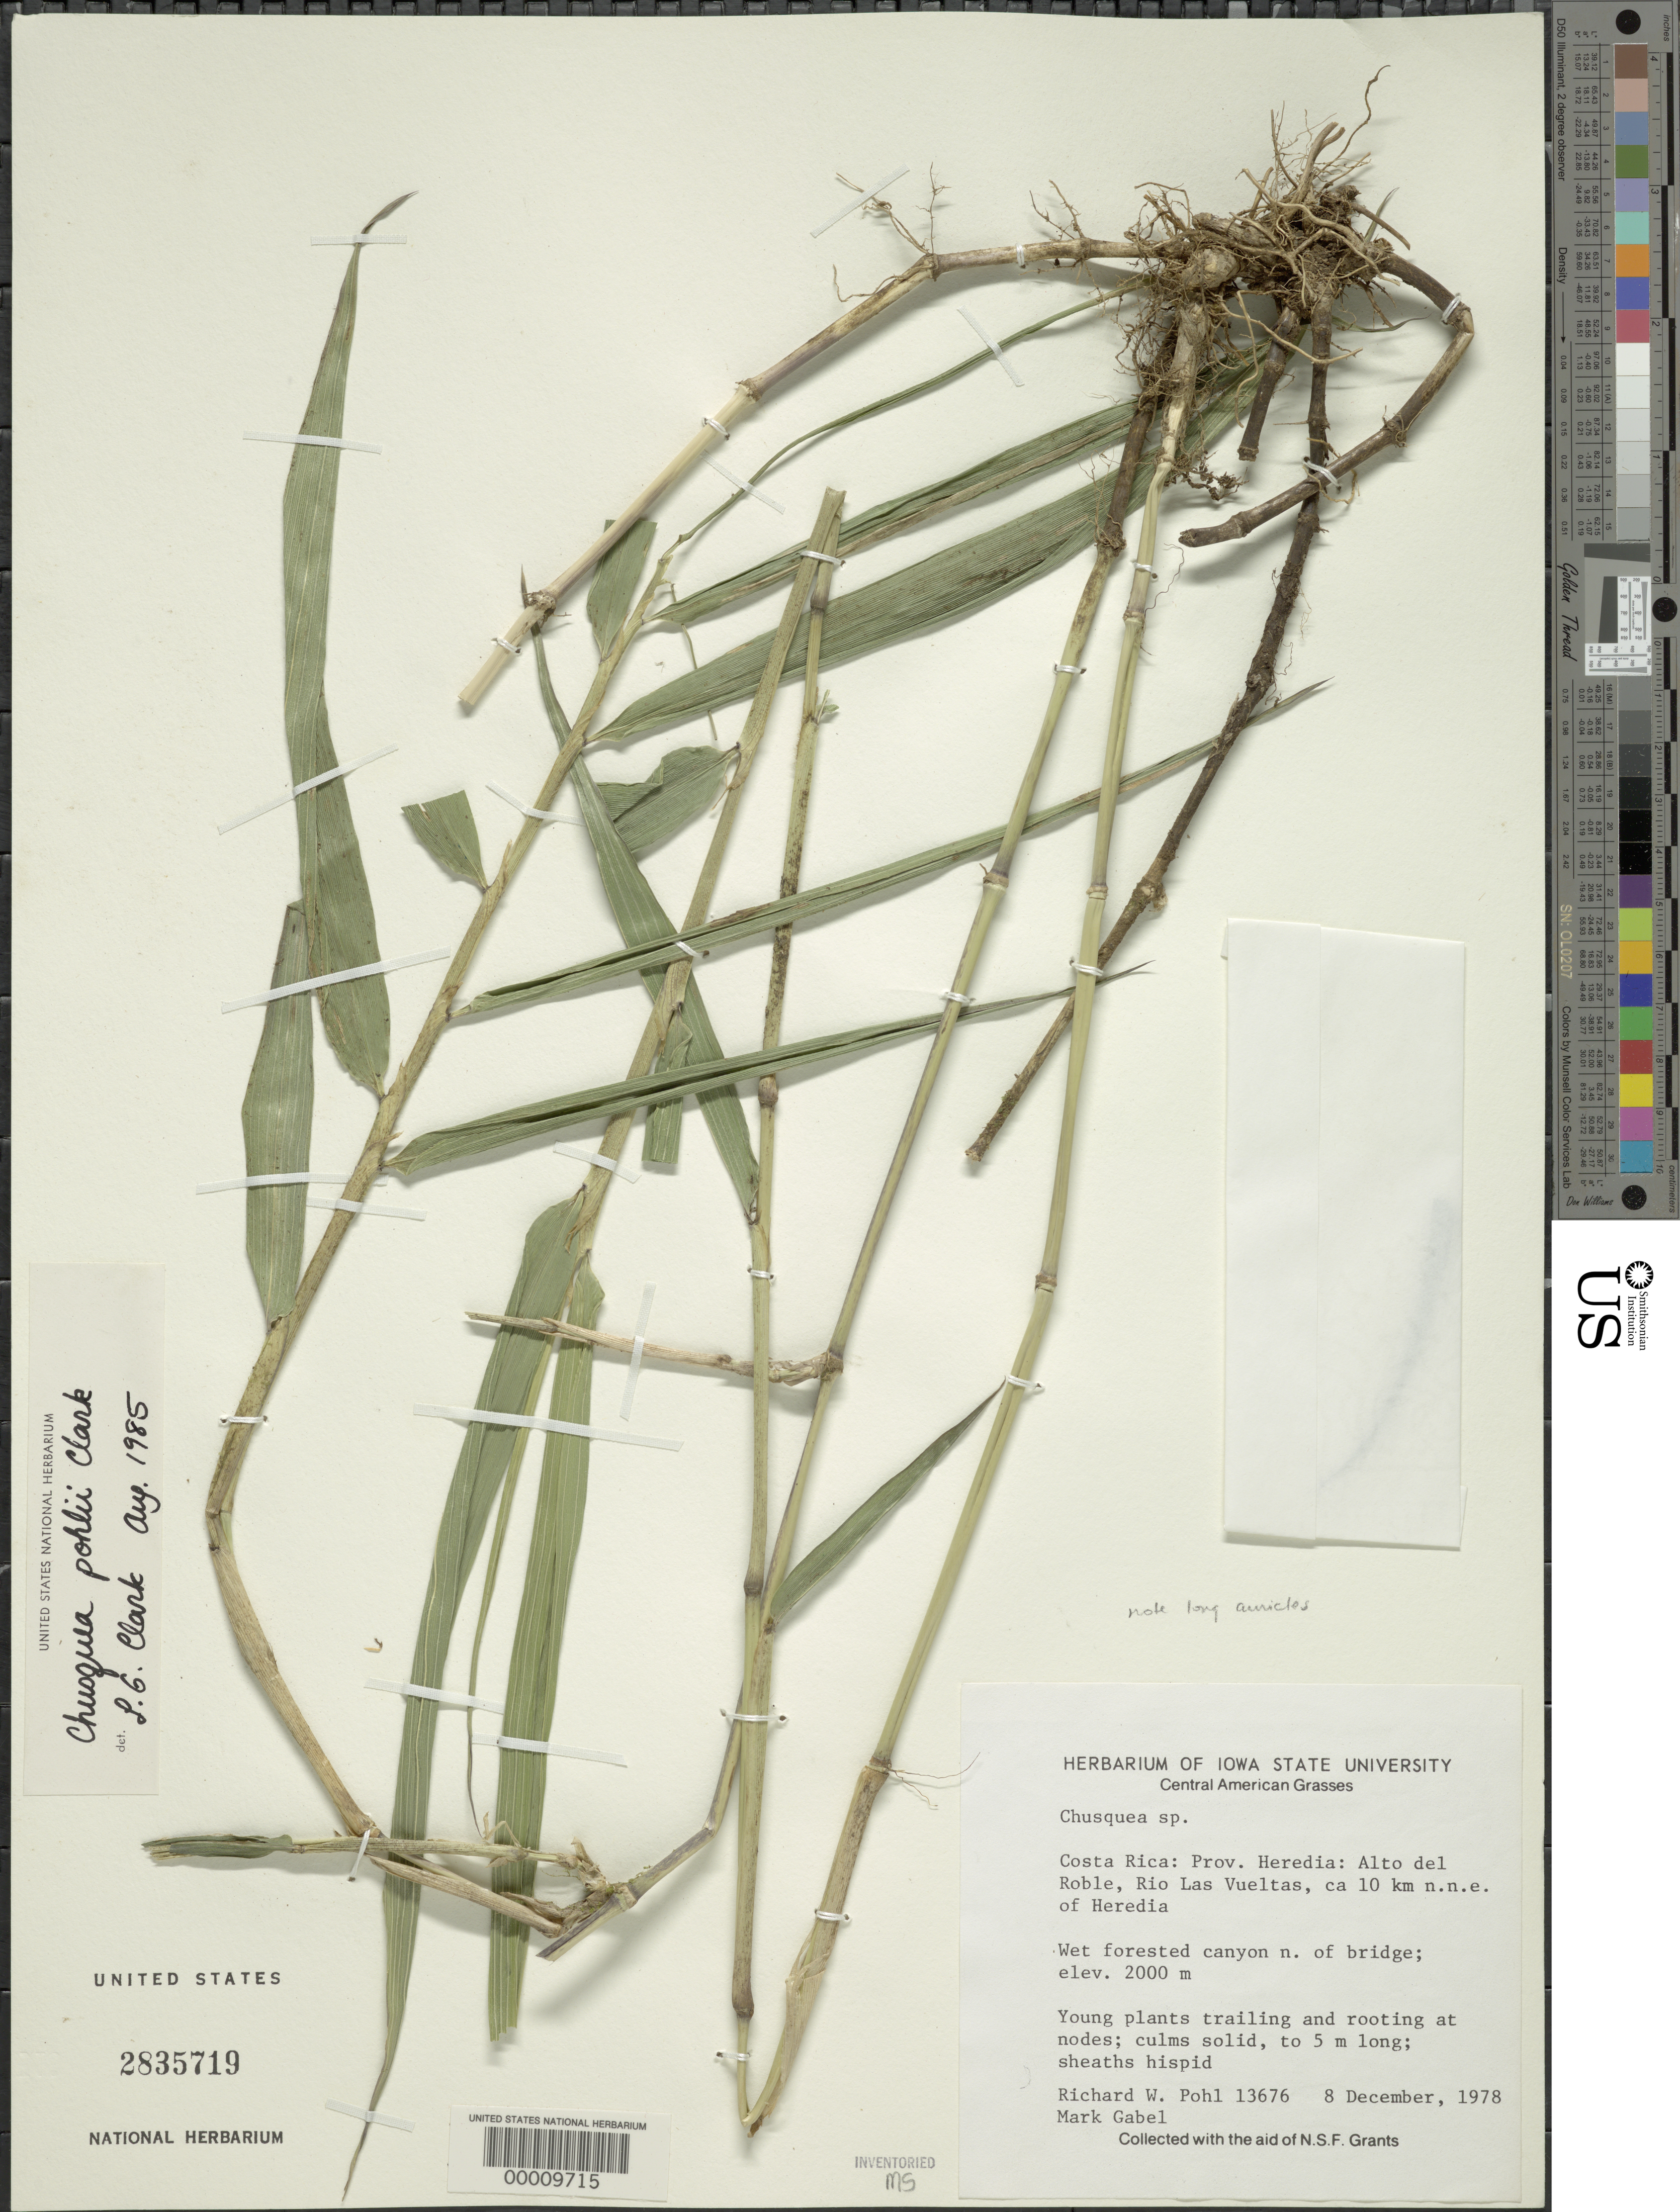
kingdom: Plantae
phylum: Tracheophyta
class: Liliopsida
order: Poales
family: Poaceae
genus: Chusquea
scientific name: Chusquea pohlii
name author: L.G. Clark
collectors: R. W. Pohl & M. Gabel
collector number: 13676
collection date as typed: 08 Dec 1978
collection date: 1978-12-08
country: Costa Rica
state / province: Heredia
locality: Alto del roble, rio las vueltas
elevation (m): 2000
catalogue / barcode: US 2835719